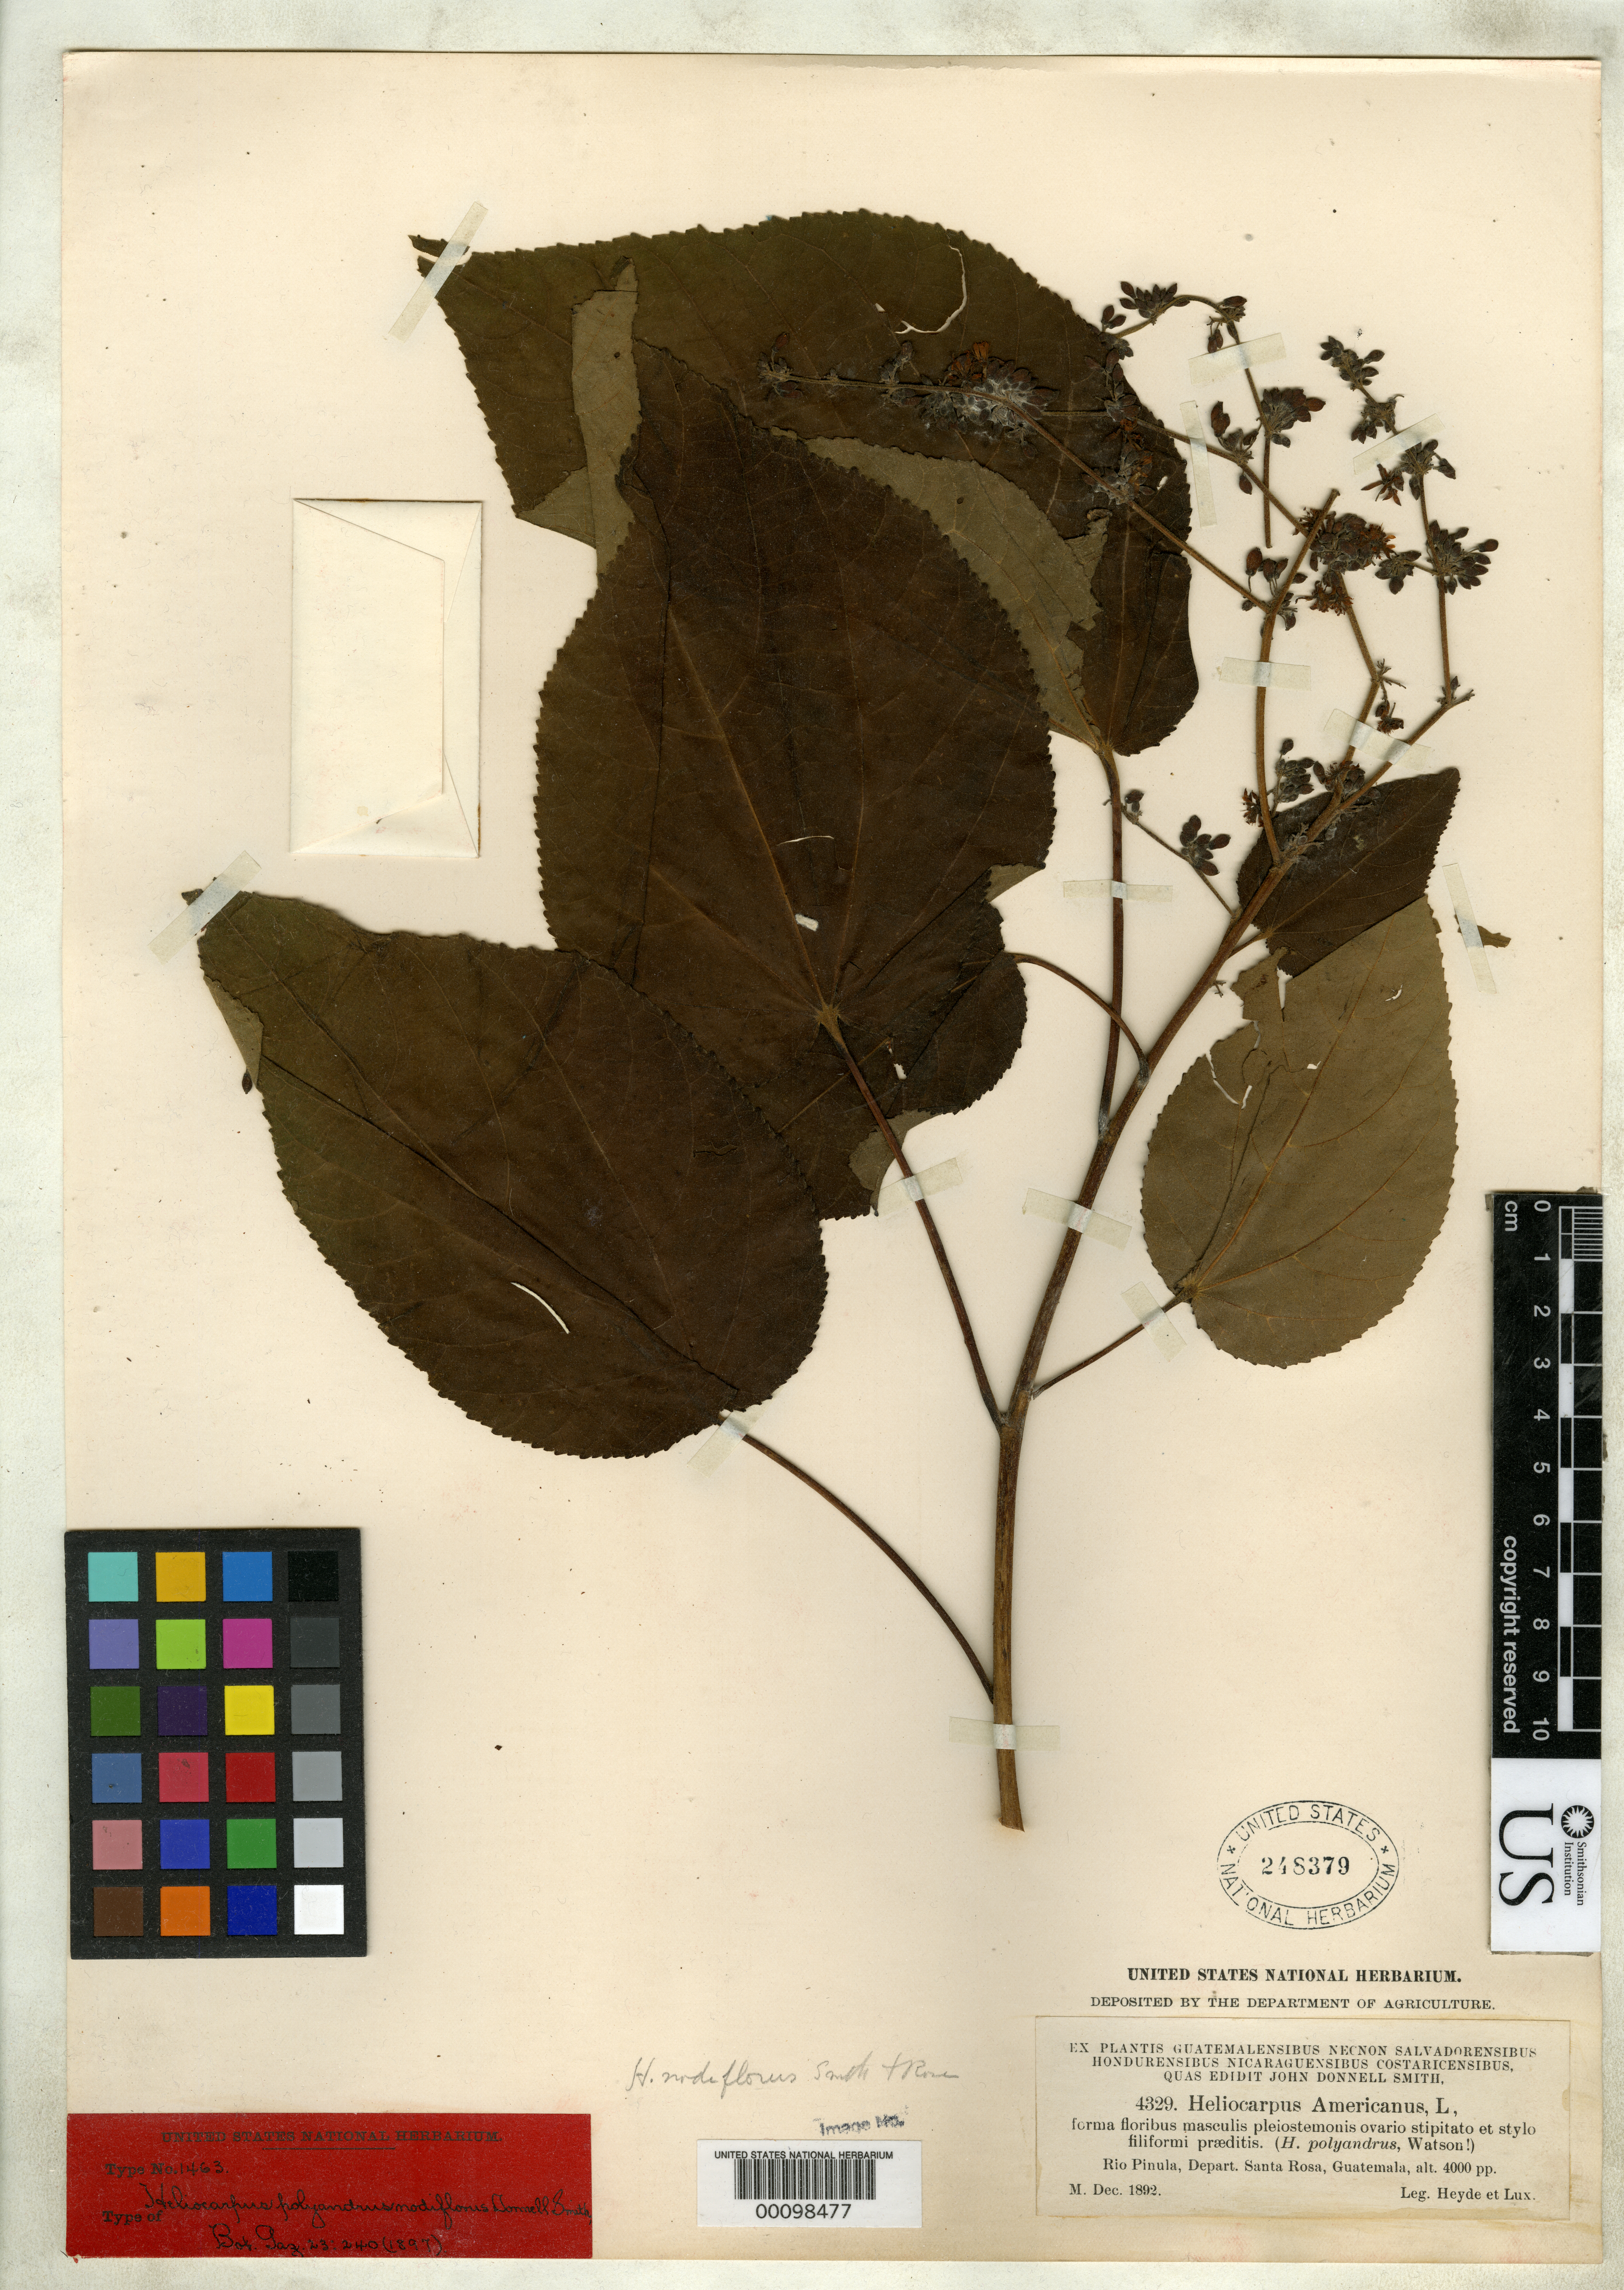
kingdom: Plantae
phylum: Tracheophyta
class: Magnoliopsida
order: Malvales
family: Malvaceae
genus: Heliocarpus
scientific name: Heliocarpus polyandrus var. nodiflorus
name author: Donn. Sm.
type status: Lectotype; Syntype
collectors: E. T. Heyde & E. Lux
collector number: J.D.S. 4329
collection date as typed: Dec 1892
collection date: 1892-12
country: Guatemala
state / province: Santa Rosa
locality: Rio Pinula.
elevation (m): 1219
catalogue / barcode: US 248379